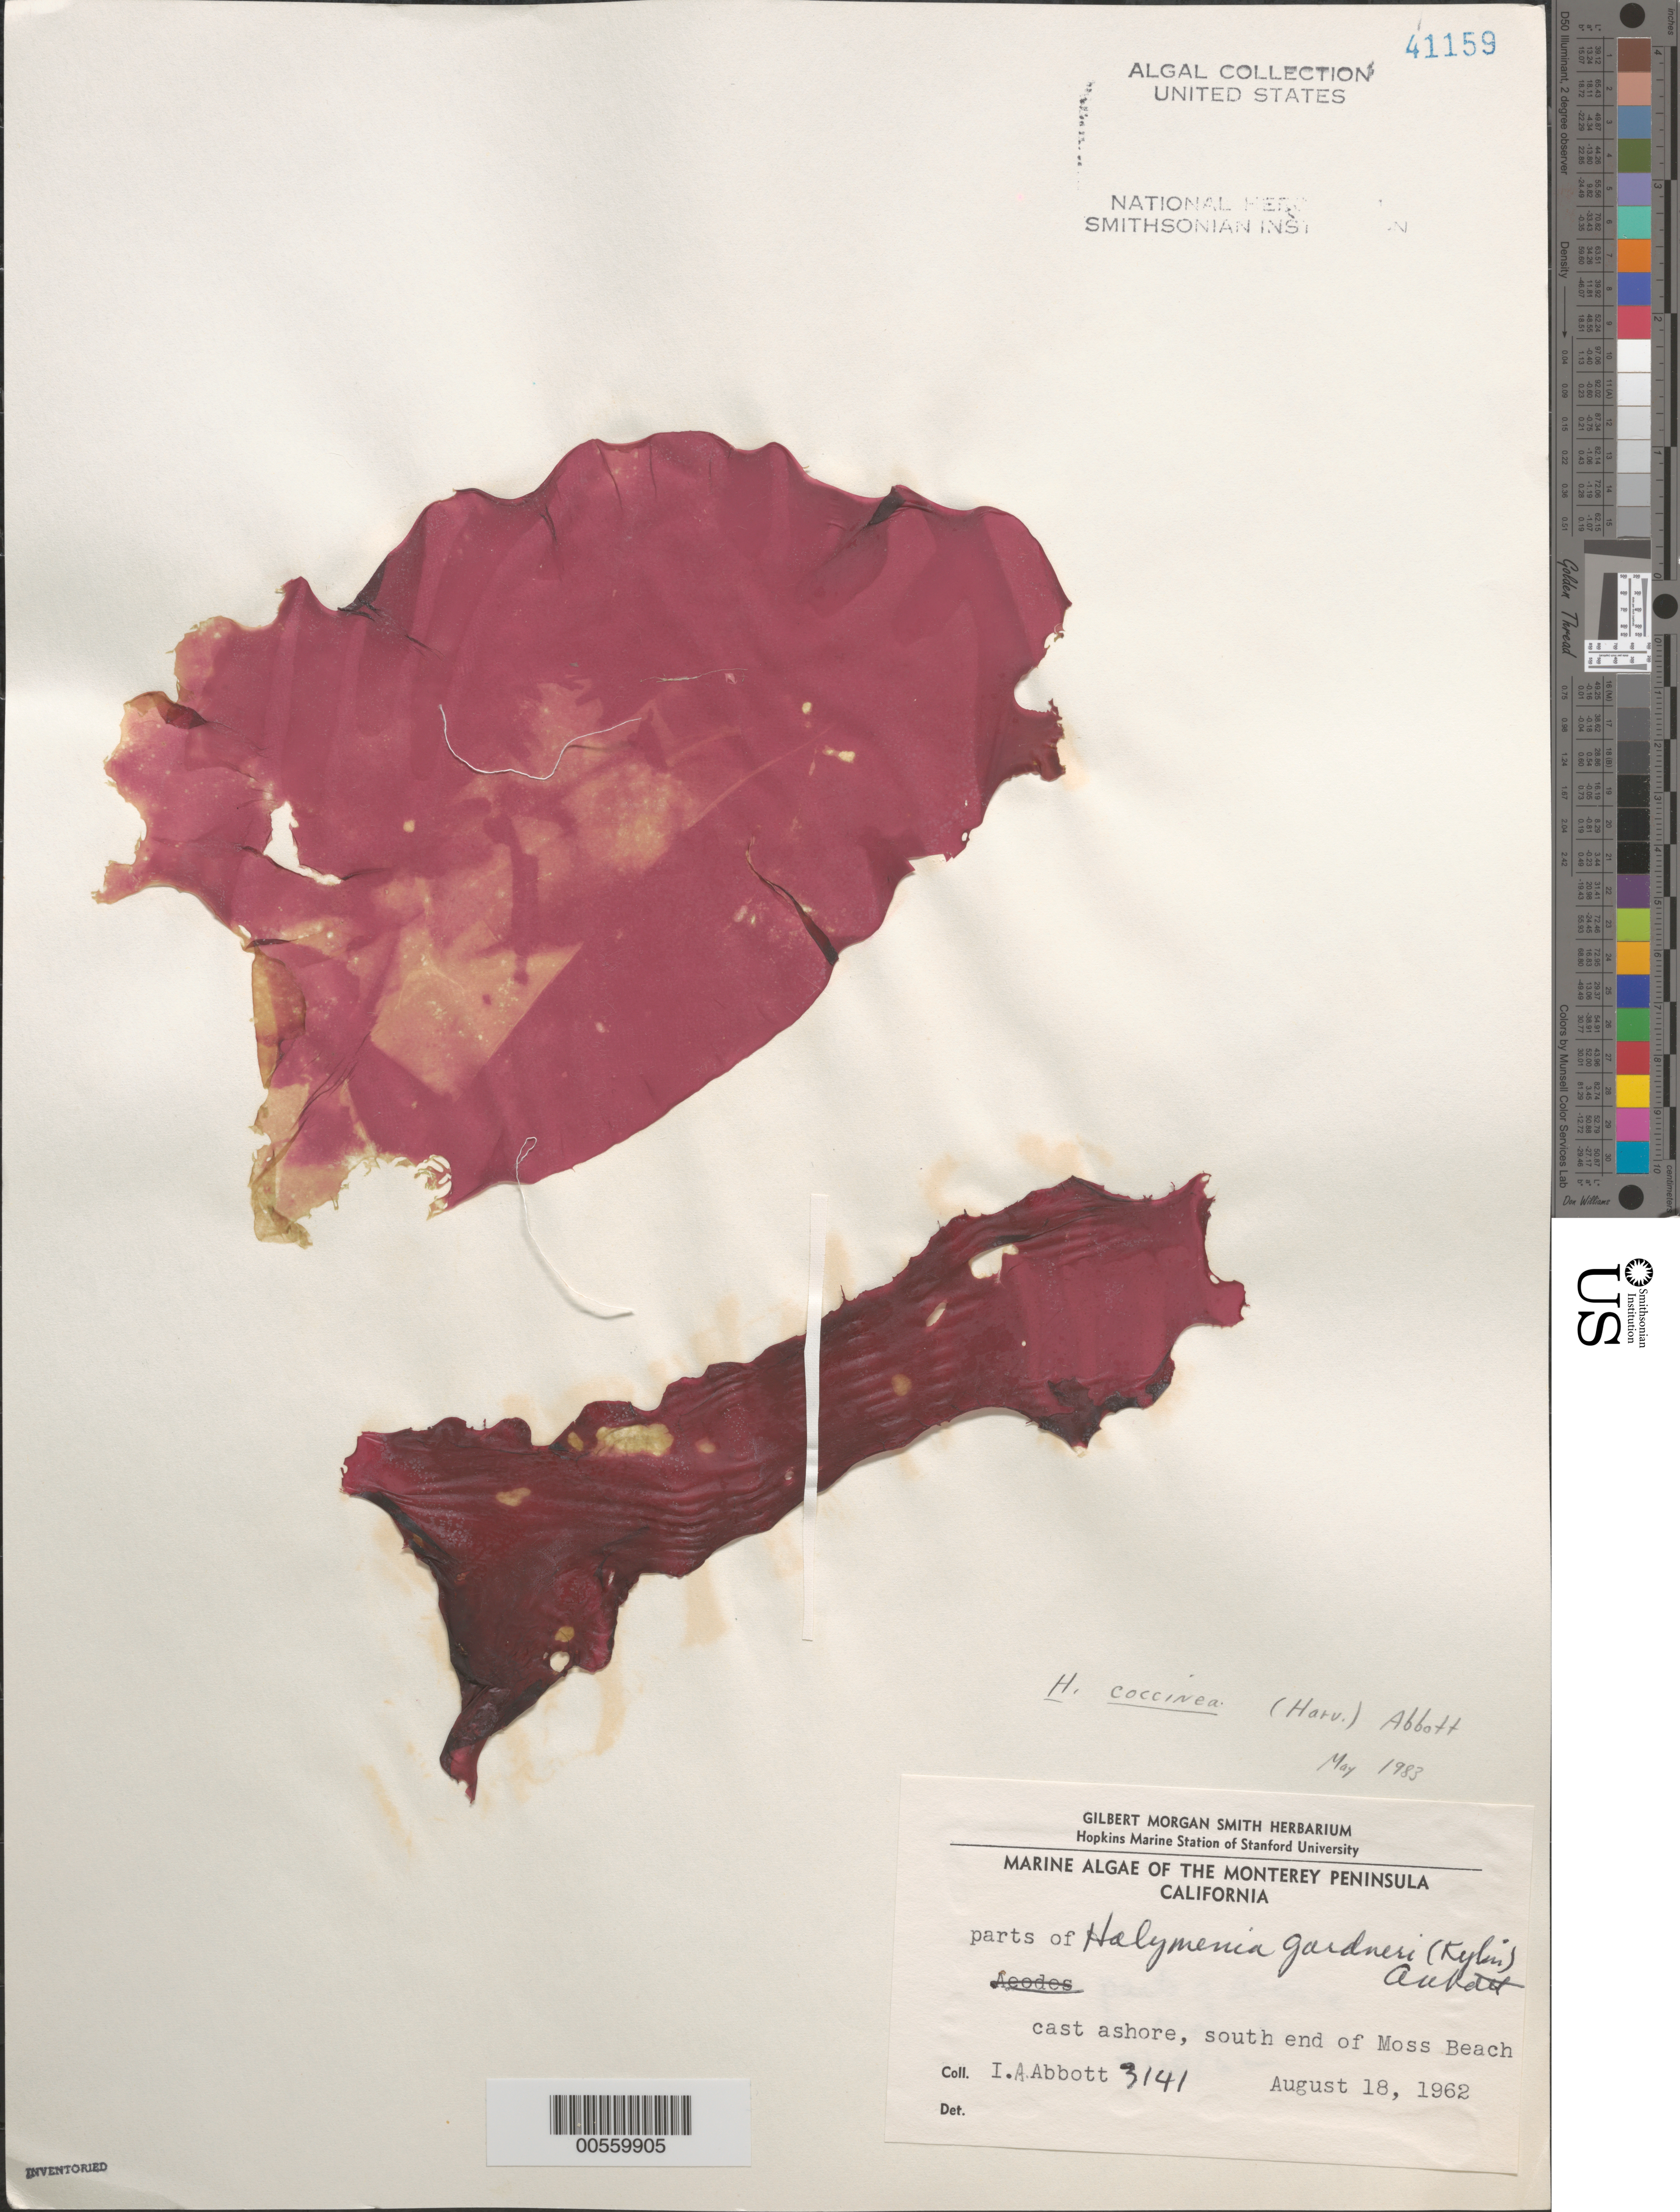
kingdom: Plantae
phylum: Rhodophyta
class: Florideophyceae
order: Gigartinales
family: Dumontiaceae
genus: Weeksia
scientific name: Weeksia coccinea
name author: (Harv.) S.C. Lindstrom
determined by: Algae name updating Project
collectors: I. A. Abbott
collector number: IAA 3141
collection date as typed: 18 Aug 1962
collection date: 1962-08-18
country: United States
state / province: California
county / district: Monterey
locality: Moss Beach, Monterey Peninsula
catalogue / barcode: US 41159